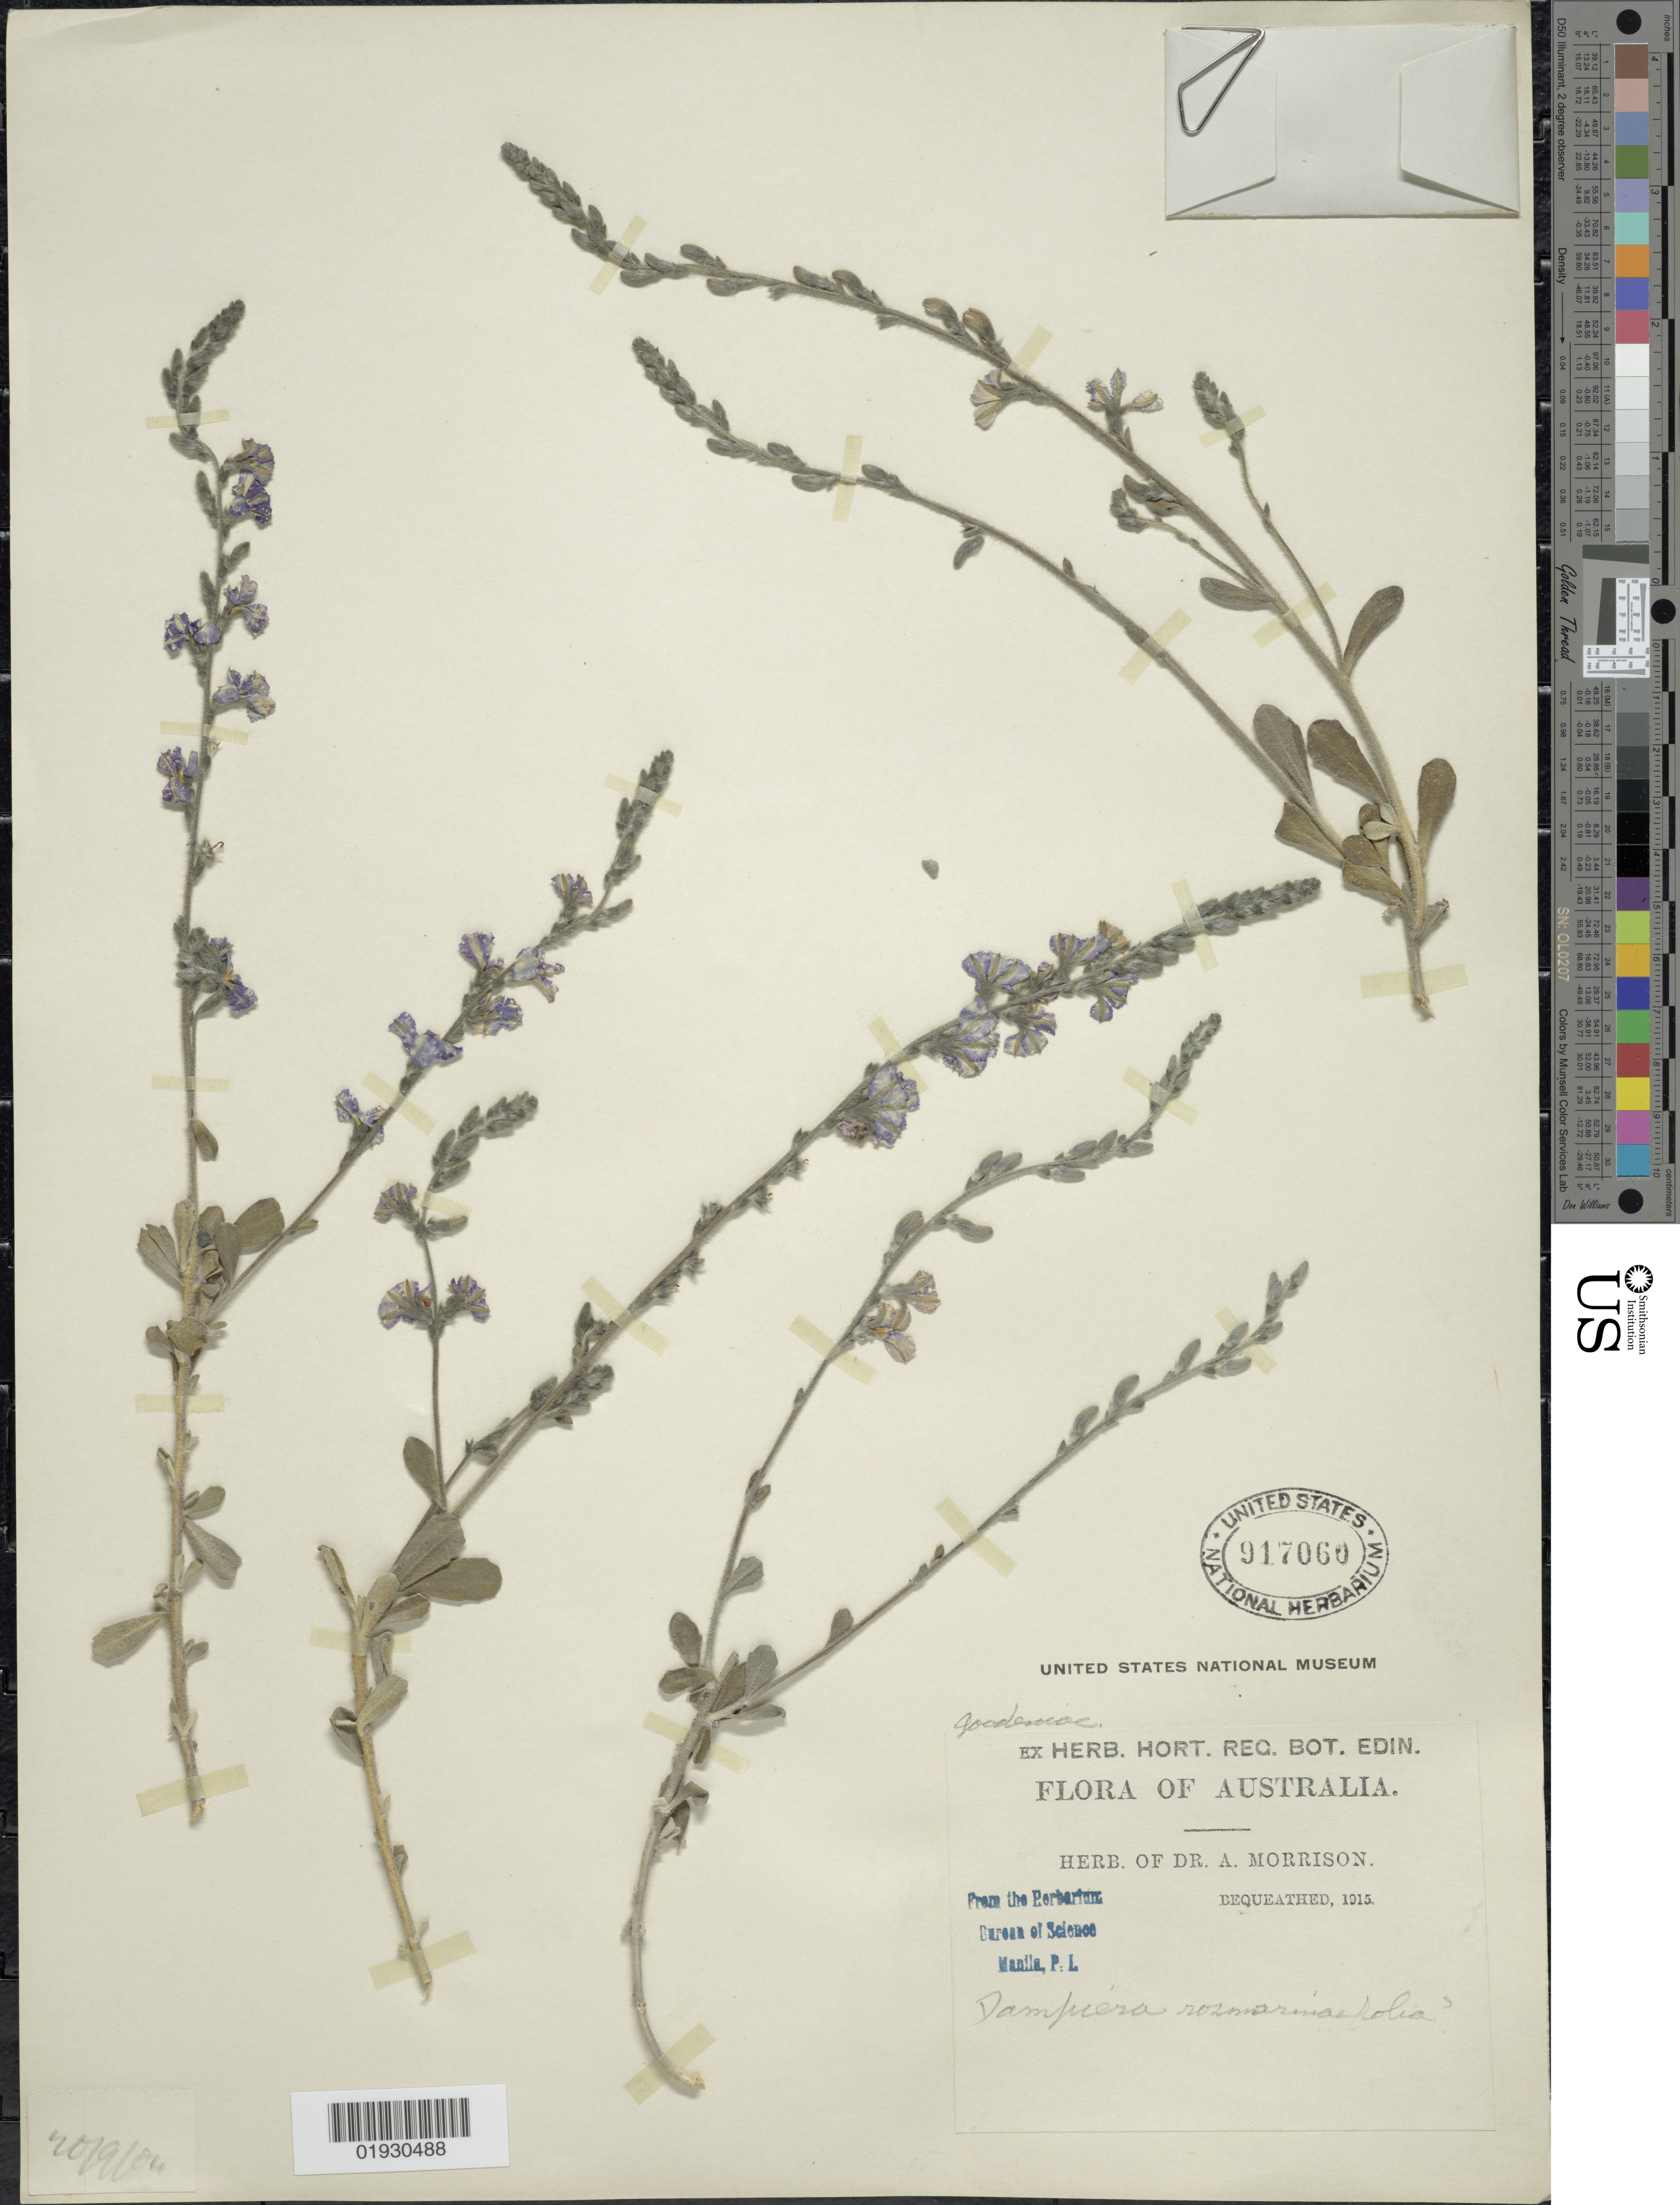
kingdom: Plantae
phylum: Tracheophyta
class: Magnoliopsida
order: Asterales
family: Goodeniaceae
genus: Dampiera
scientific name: Dampiera sp.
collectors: ex herb. Dr. A. Morrison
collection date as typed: Transcribed d/m/y: 20/9/4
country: Australia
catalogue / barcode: US 917060